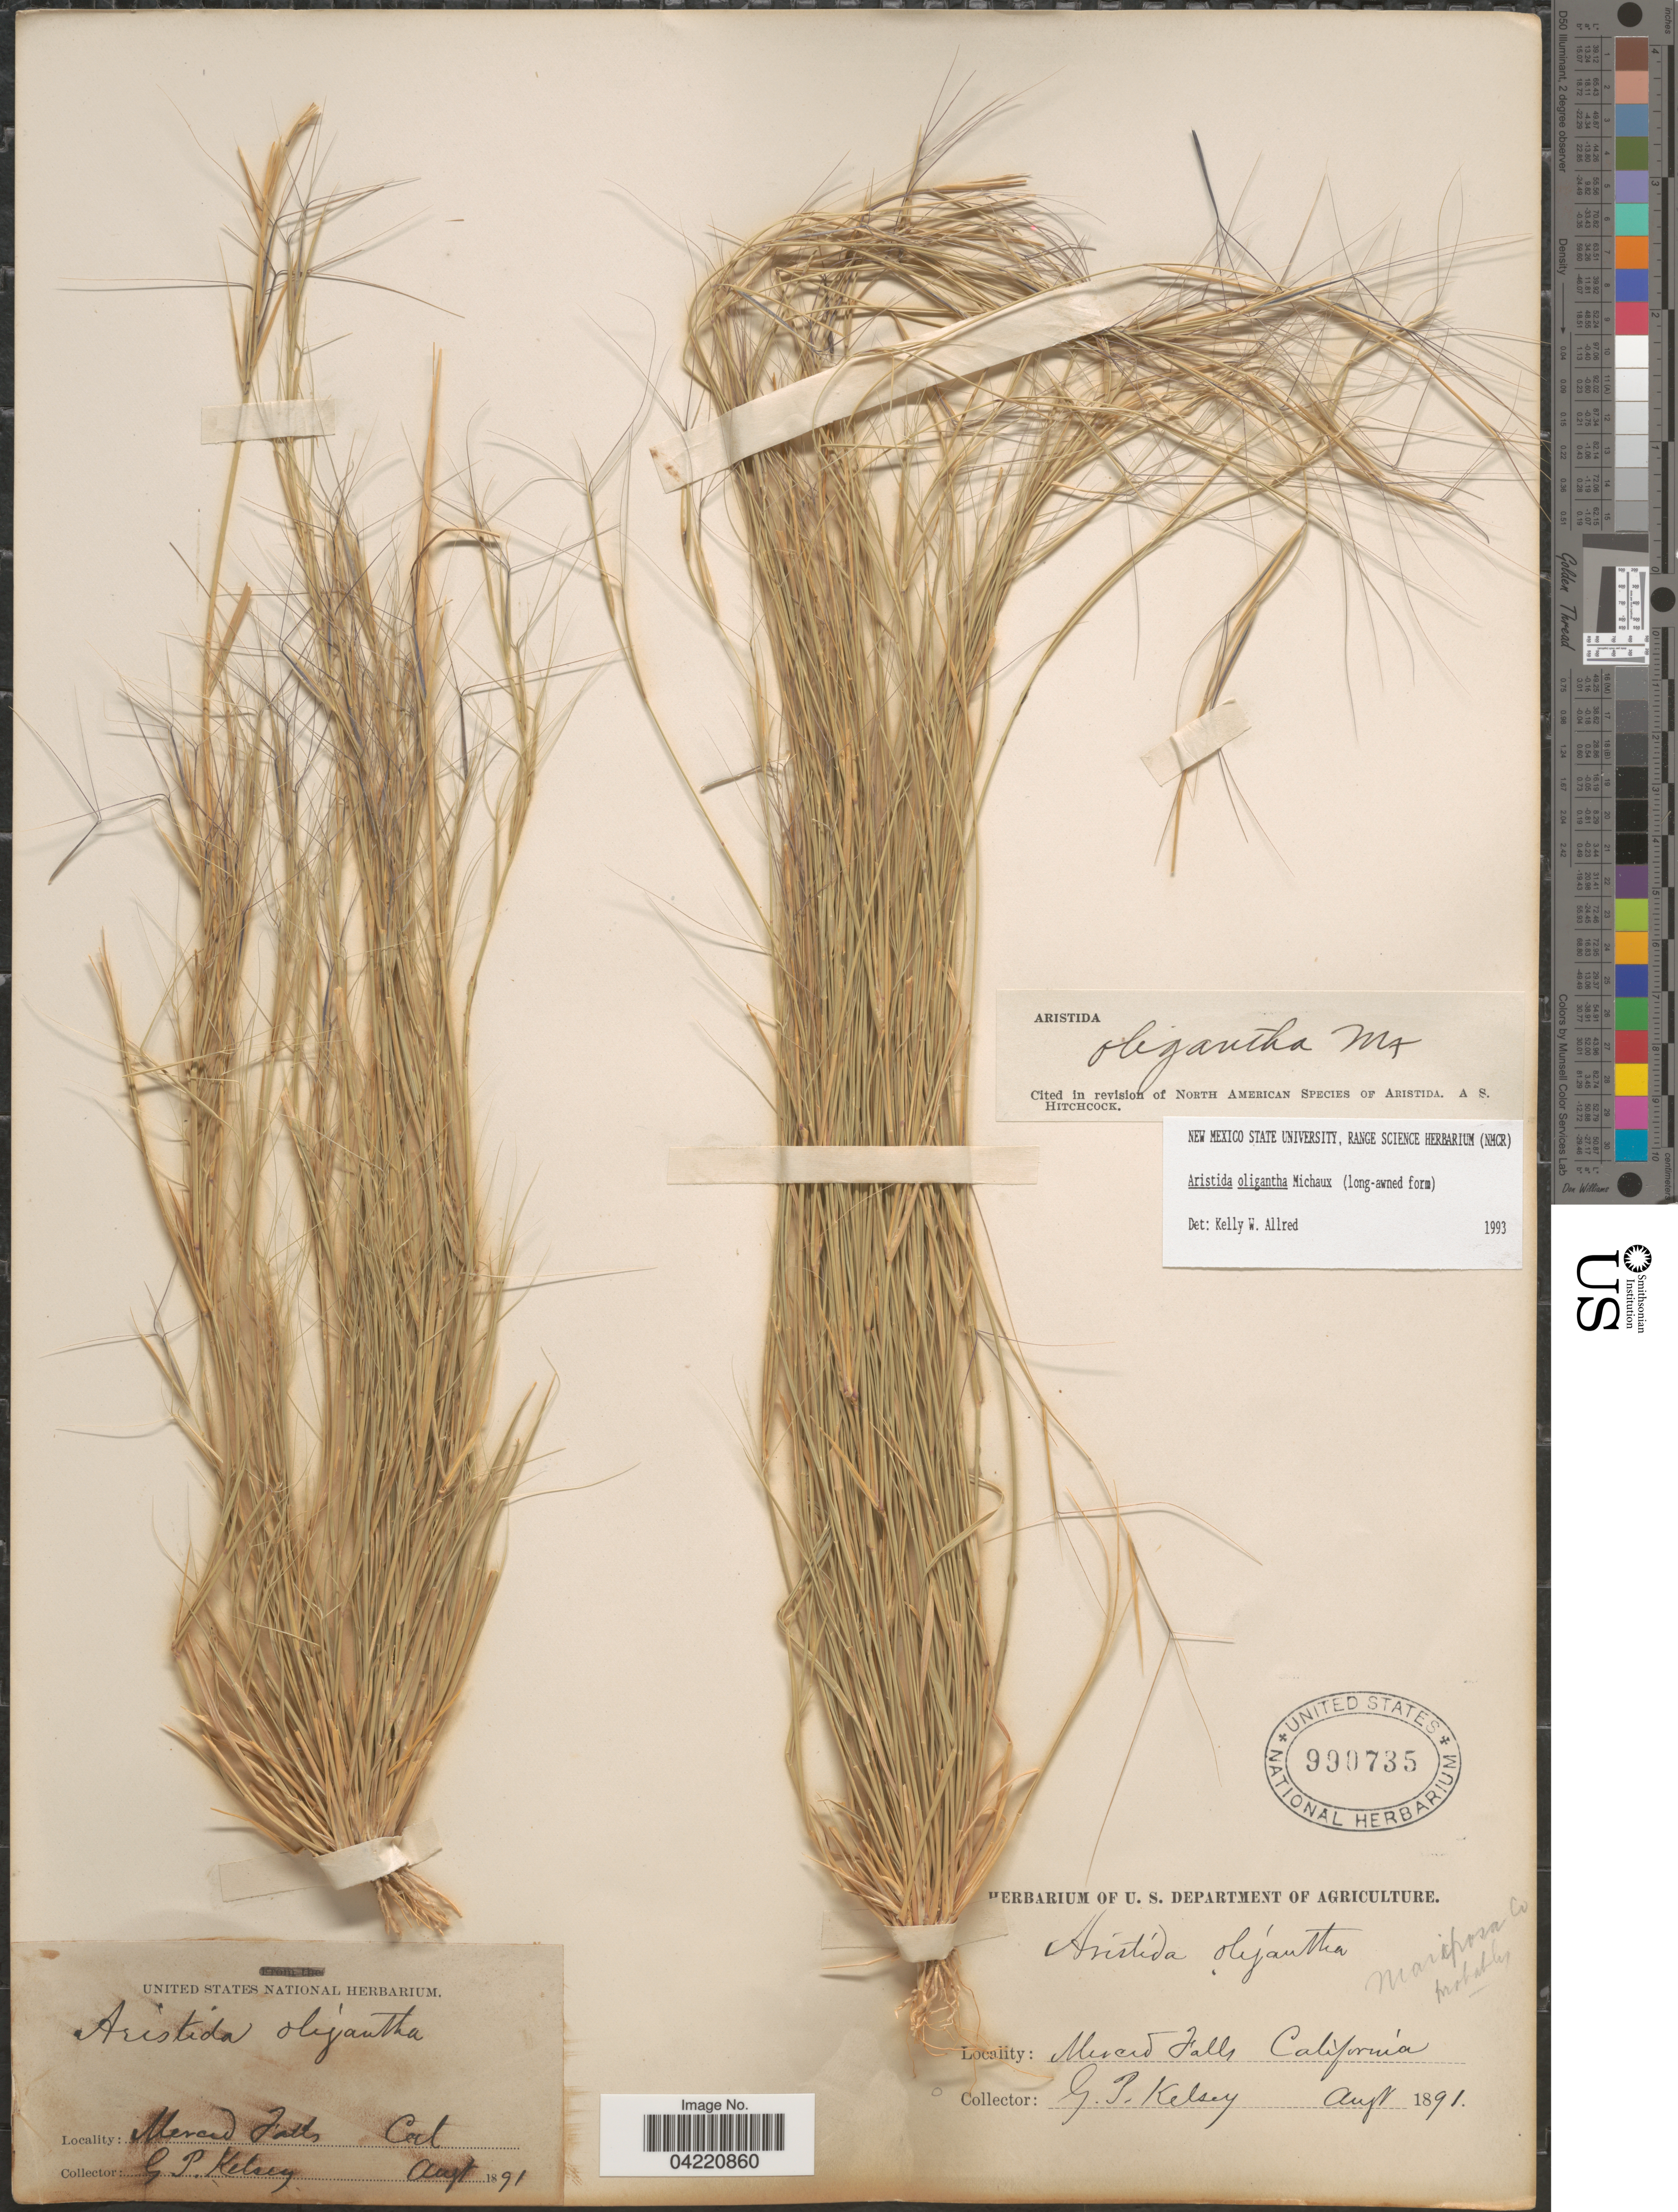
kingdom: Plantae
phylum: Tracheophyta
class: Liliopsida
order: Poales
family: Poaceae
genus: Aristida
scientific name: Aristida oligantha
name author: Michx.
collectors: G. Kelsey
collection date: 1891-08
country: United States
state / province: California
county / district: Mariposa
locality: Merced Falls. Mariposa Co.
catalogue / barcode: US 990735